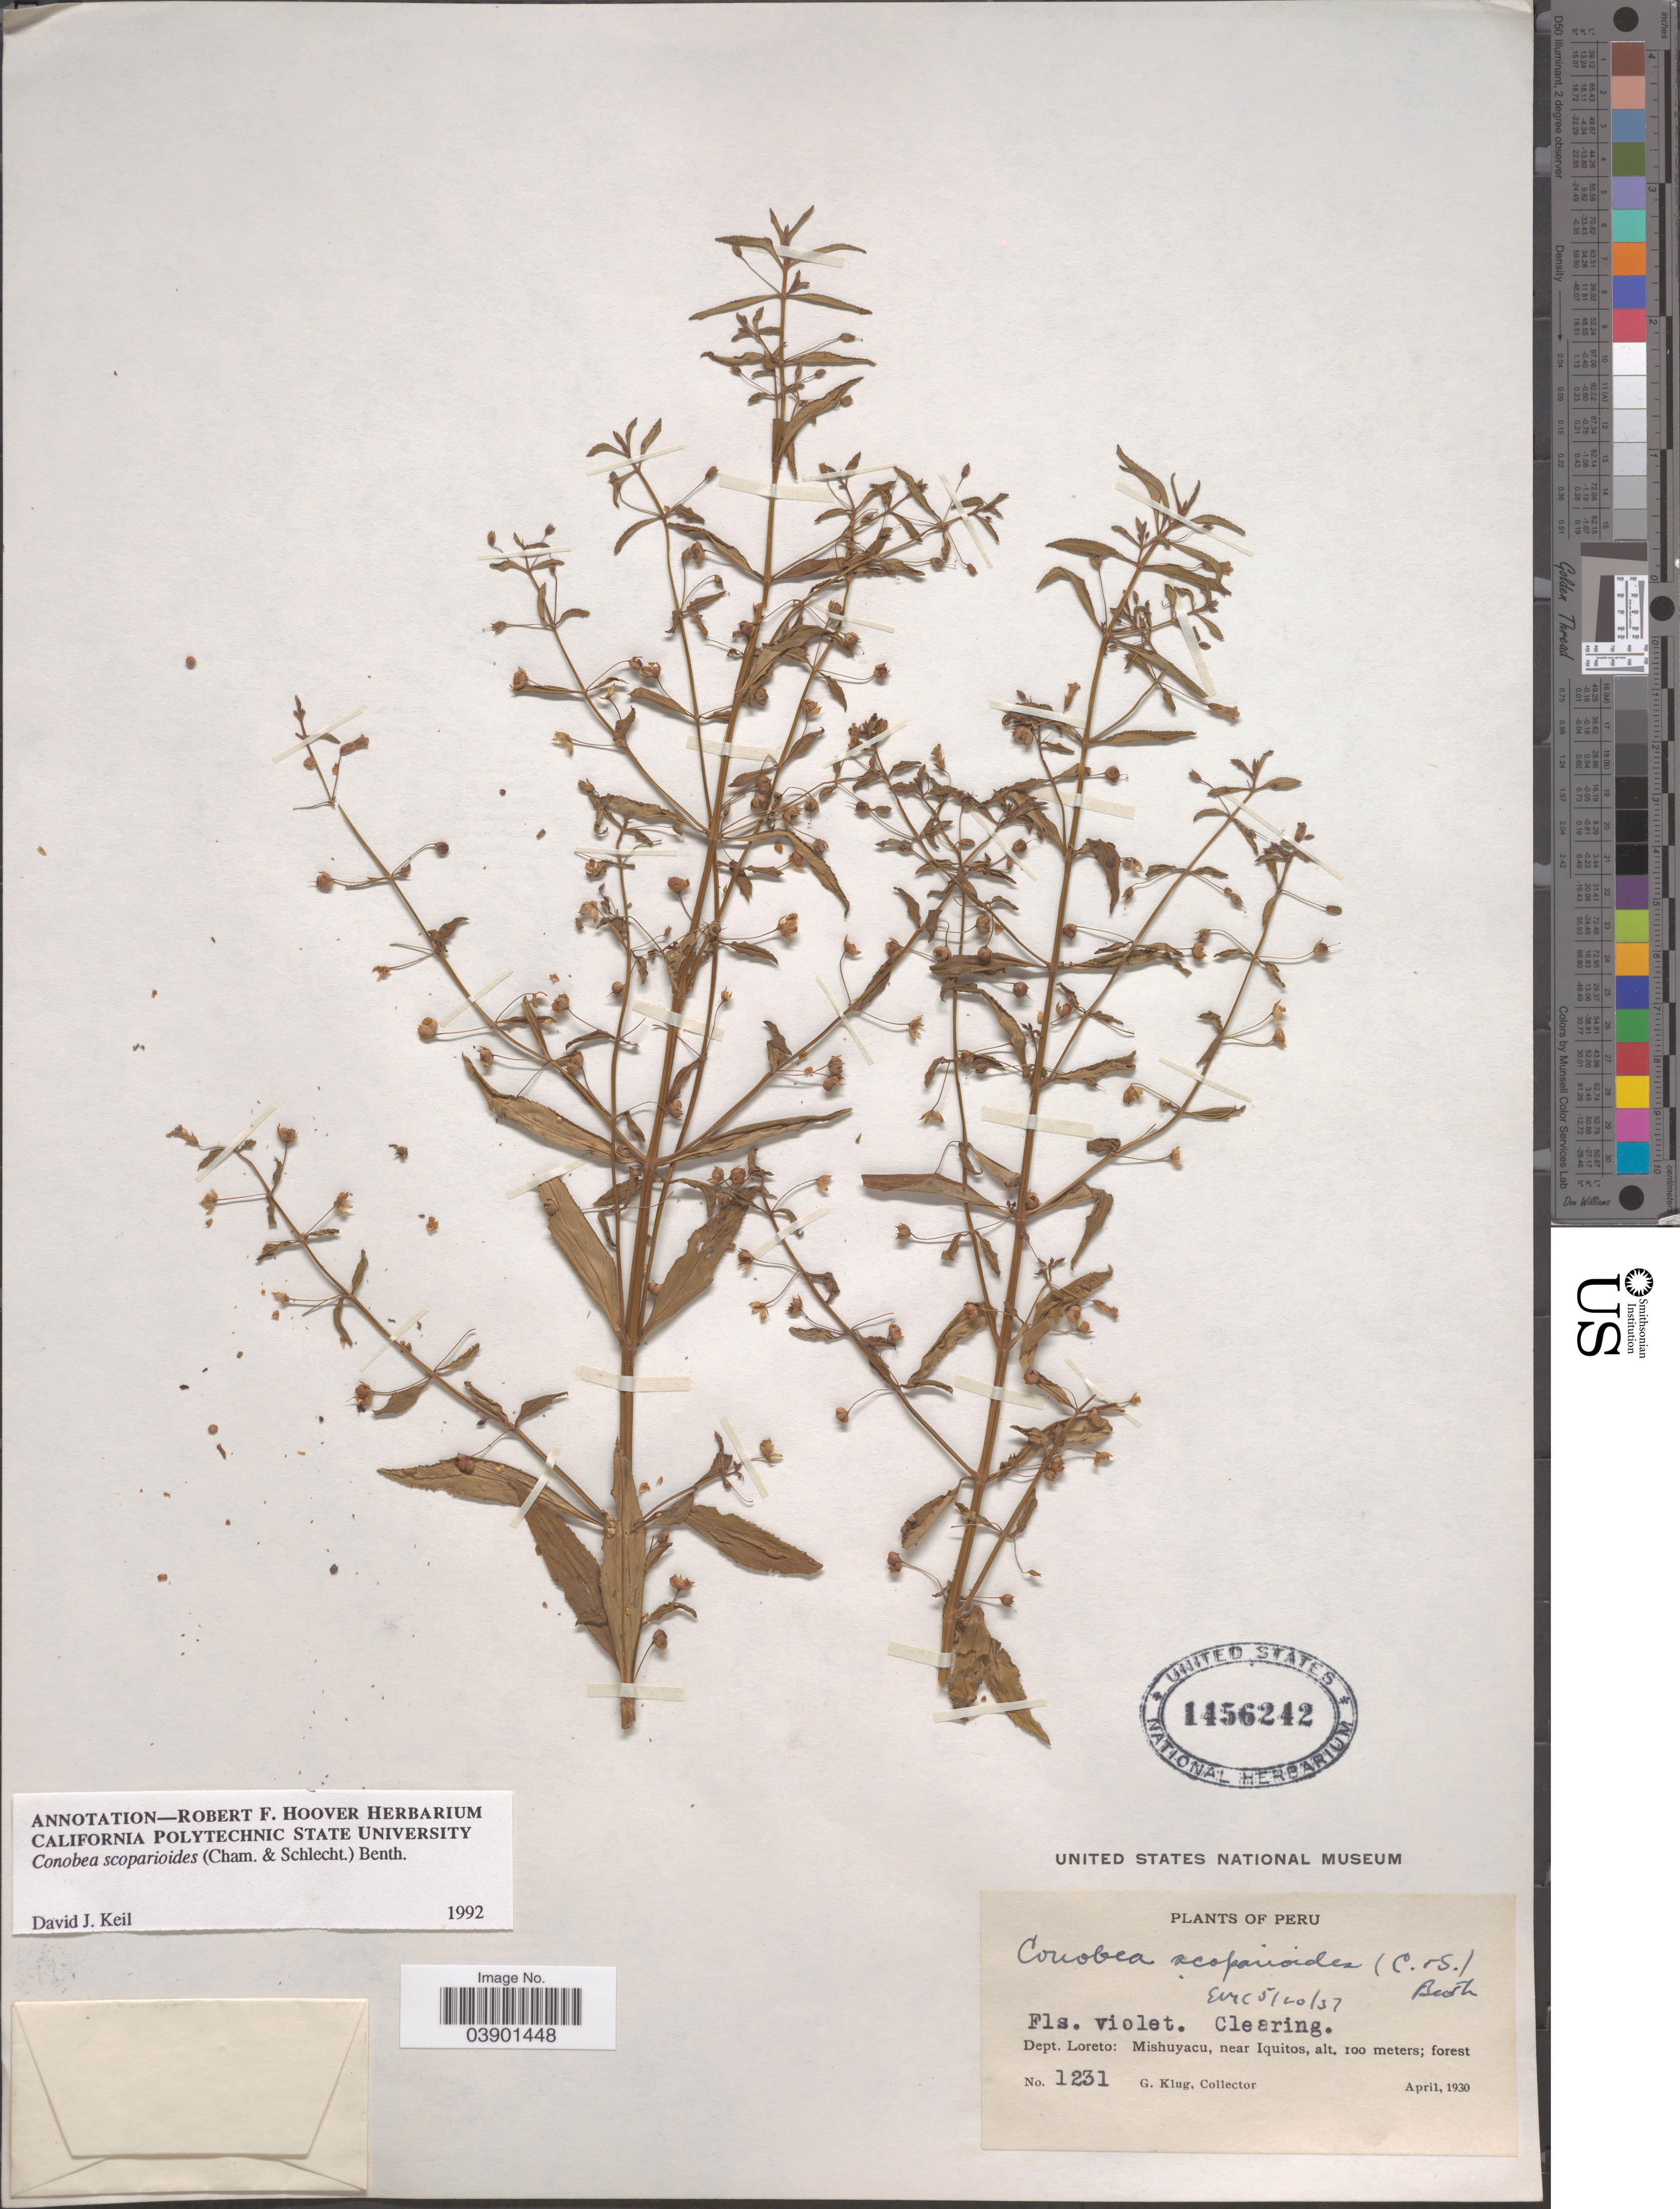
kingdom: Plantae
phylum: Tracheophyta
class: Magnoliopsida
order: Lamiales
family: Plantaginaceae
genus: Conobea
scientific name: Conobea scoparioides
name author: (Cham. & Schltdl.) Benth.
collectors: G. Klug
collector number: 1231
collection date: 1930-04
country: Peru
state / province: Loreto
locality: Dept. Loreto: Mishuyacu, near Iquitos.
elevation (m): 100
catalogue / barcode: US 1456242